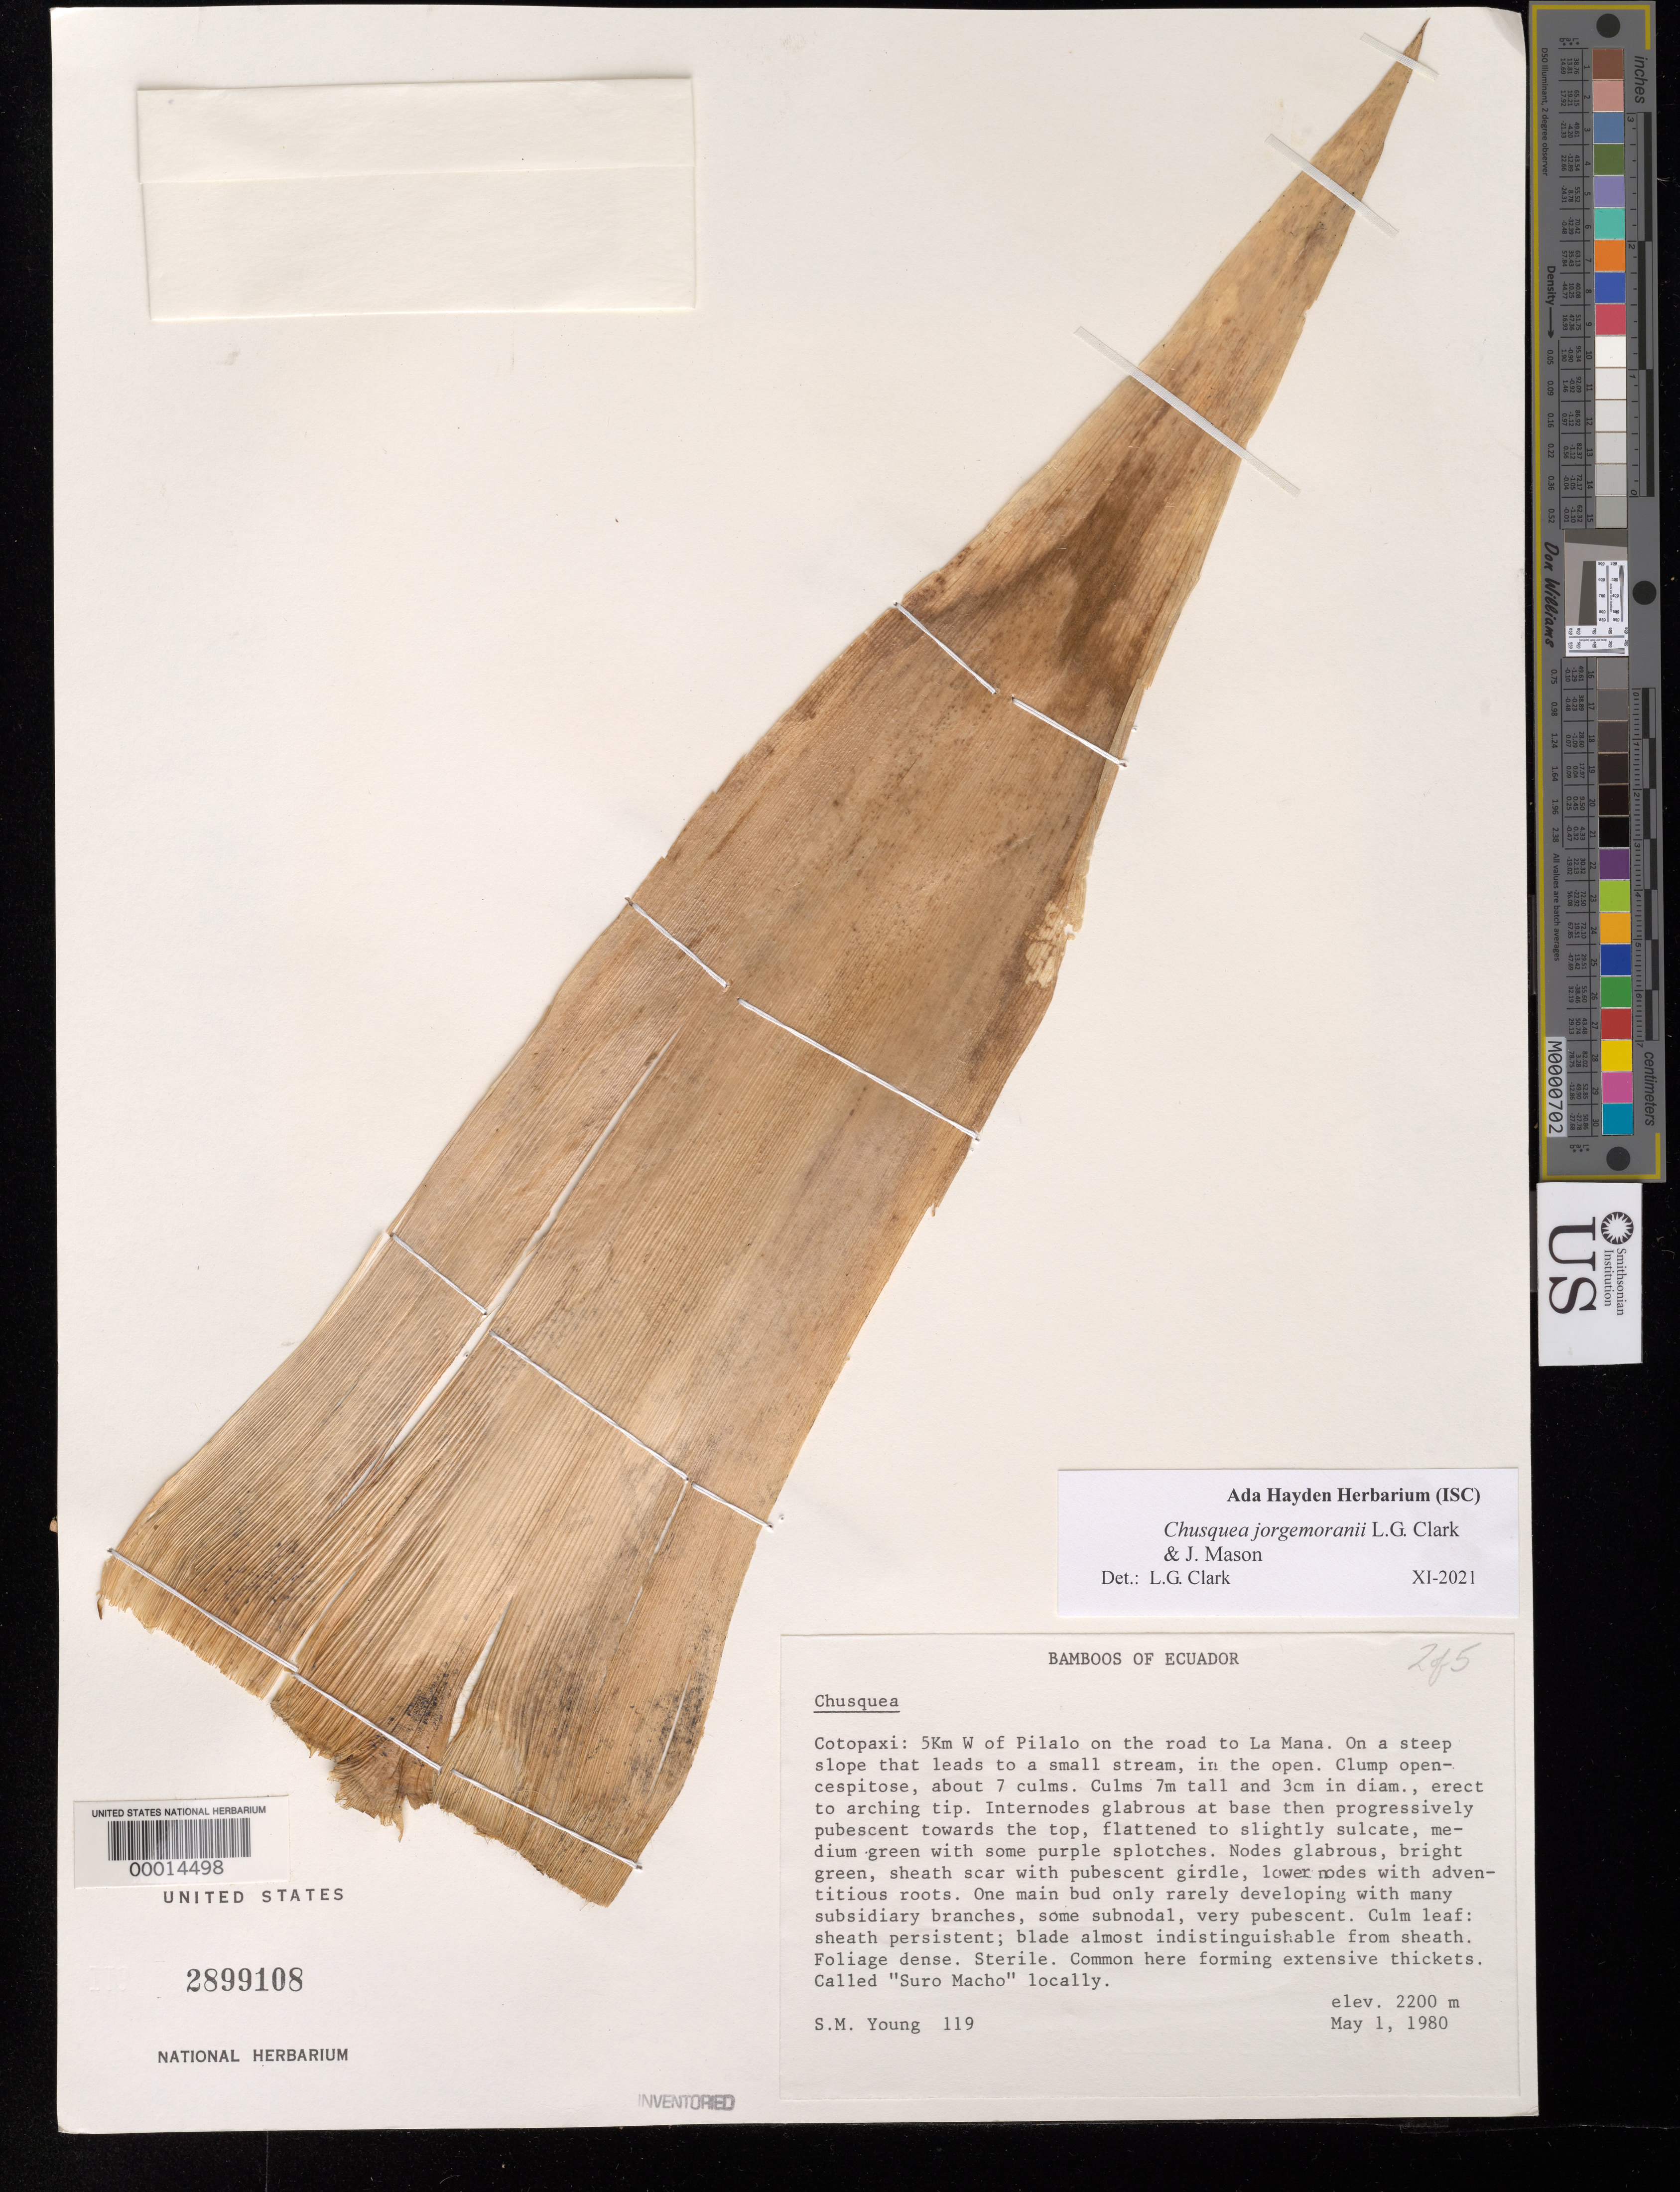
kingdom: Plantae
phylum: Tracheophyta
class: Liliopsida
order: Poales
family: Poaceae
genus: Chusquea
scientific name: Chusquea jorgemoranii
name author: L.G. Clark & J.J.Mason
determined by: Clark, Lynn G., (ISC), Iowa State University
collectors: S. Young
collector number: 119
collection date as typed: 01 May 1980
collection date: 1980-05-01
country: Ecuador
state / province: Cotopaxi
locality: Pilalo, la Mana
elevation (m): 2200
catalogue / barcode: US 2899108